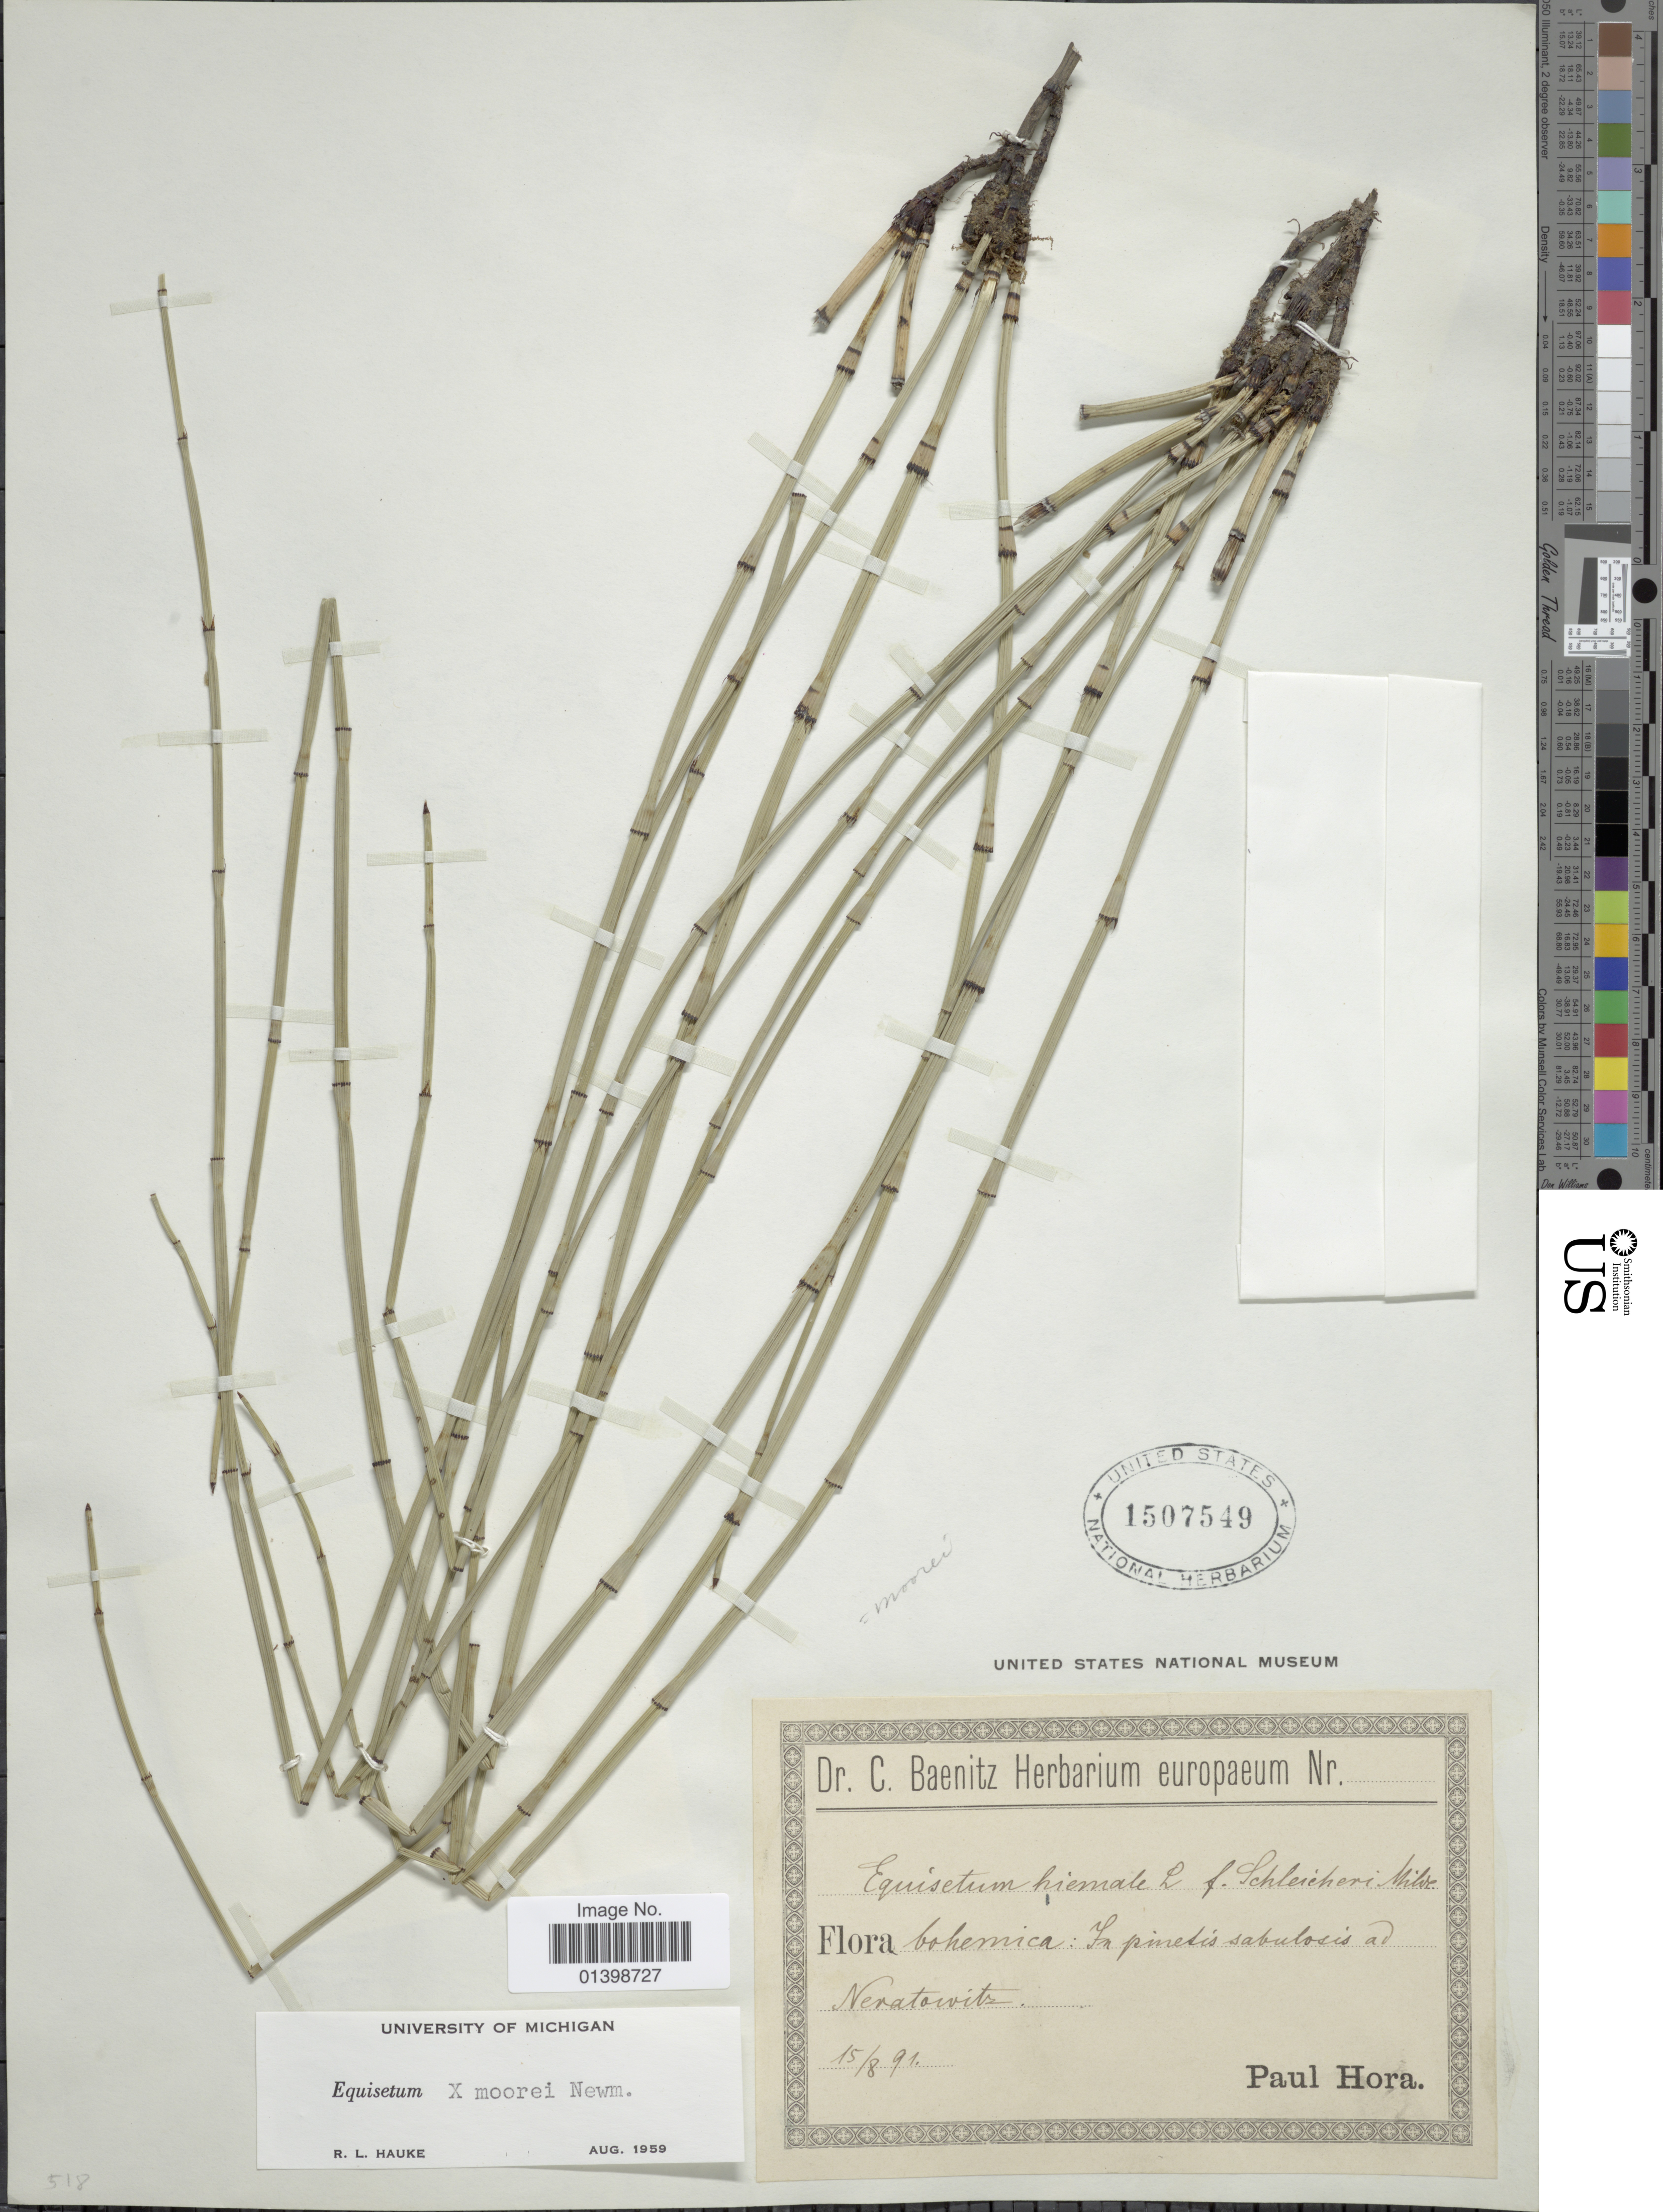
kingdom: Plantae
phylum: Tracheophyta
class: Polypodiopsida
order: Equisetales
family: Equisetaceae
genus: Equisetum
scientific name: Equisetum moorei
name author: Newman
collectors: P. Hora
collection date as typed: Transcribed d/m/y: 15/8/91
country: Czechia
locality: Bohemica: In primetis sabilosis ad Neratowitz [interpreted]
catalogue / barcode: US 1507549